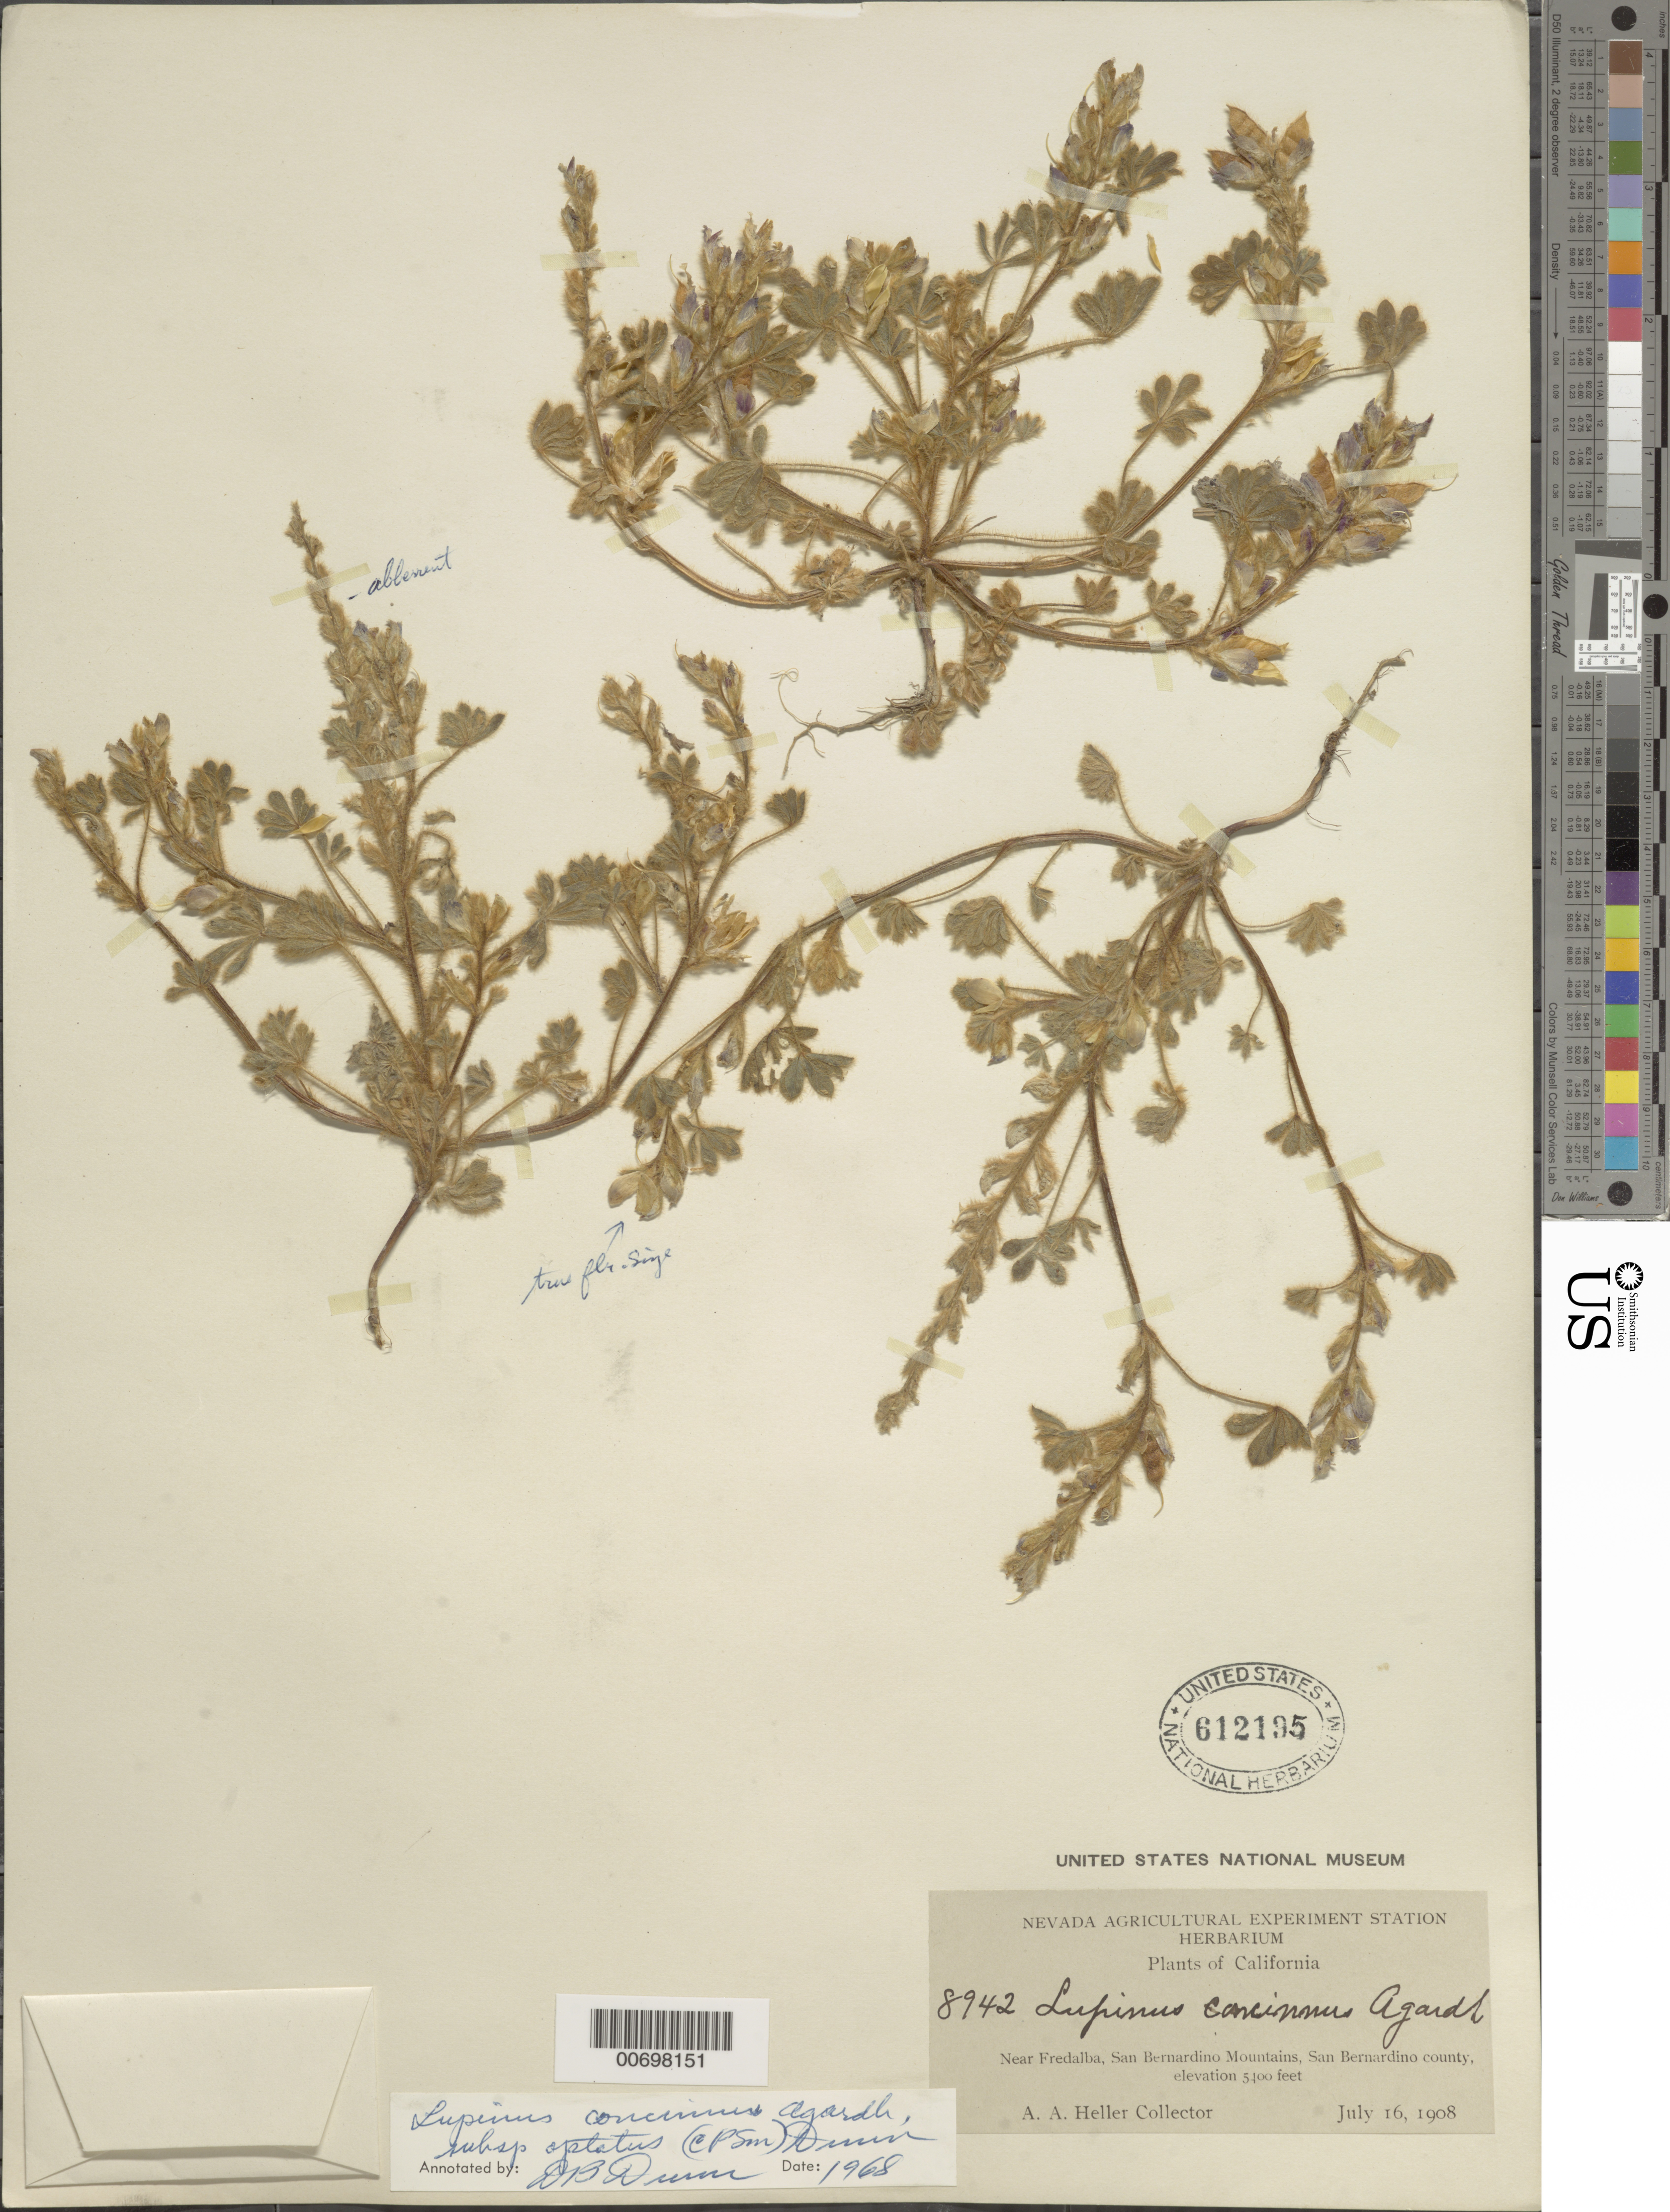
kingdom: Plantae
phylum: Tracheophyta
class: Magnoliopsida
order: Fabales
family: Fabaceae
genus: Lupinus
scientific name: Lupinus concinnus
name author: J. Agardh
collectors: A. A. Heller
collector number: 8942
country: United States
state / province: California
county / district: San Bernardino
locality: Near Fredalba, San Bernardino Mts.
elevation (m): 1646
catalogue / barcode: US 612195